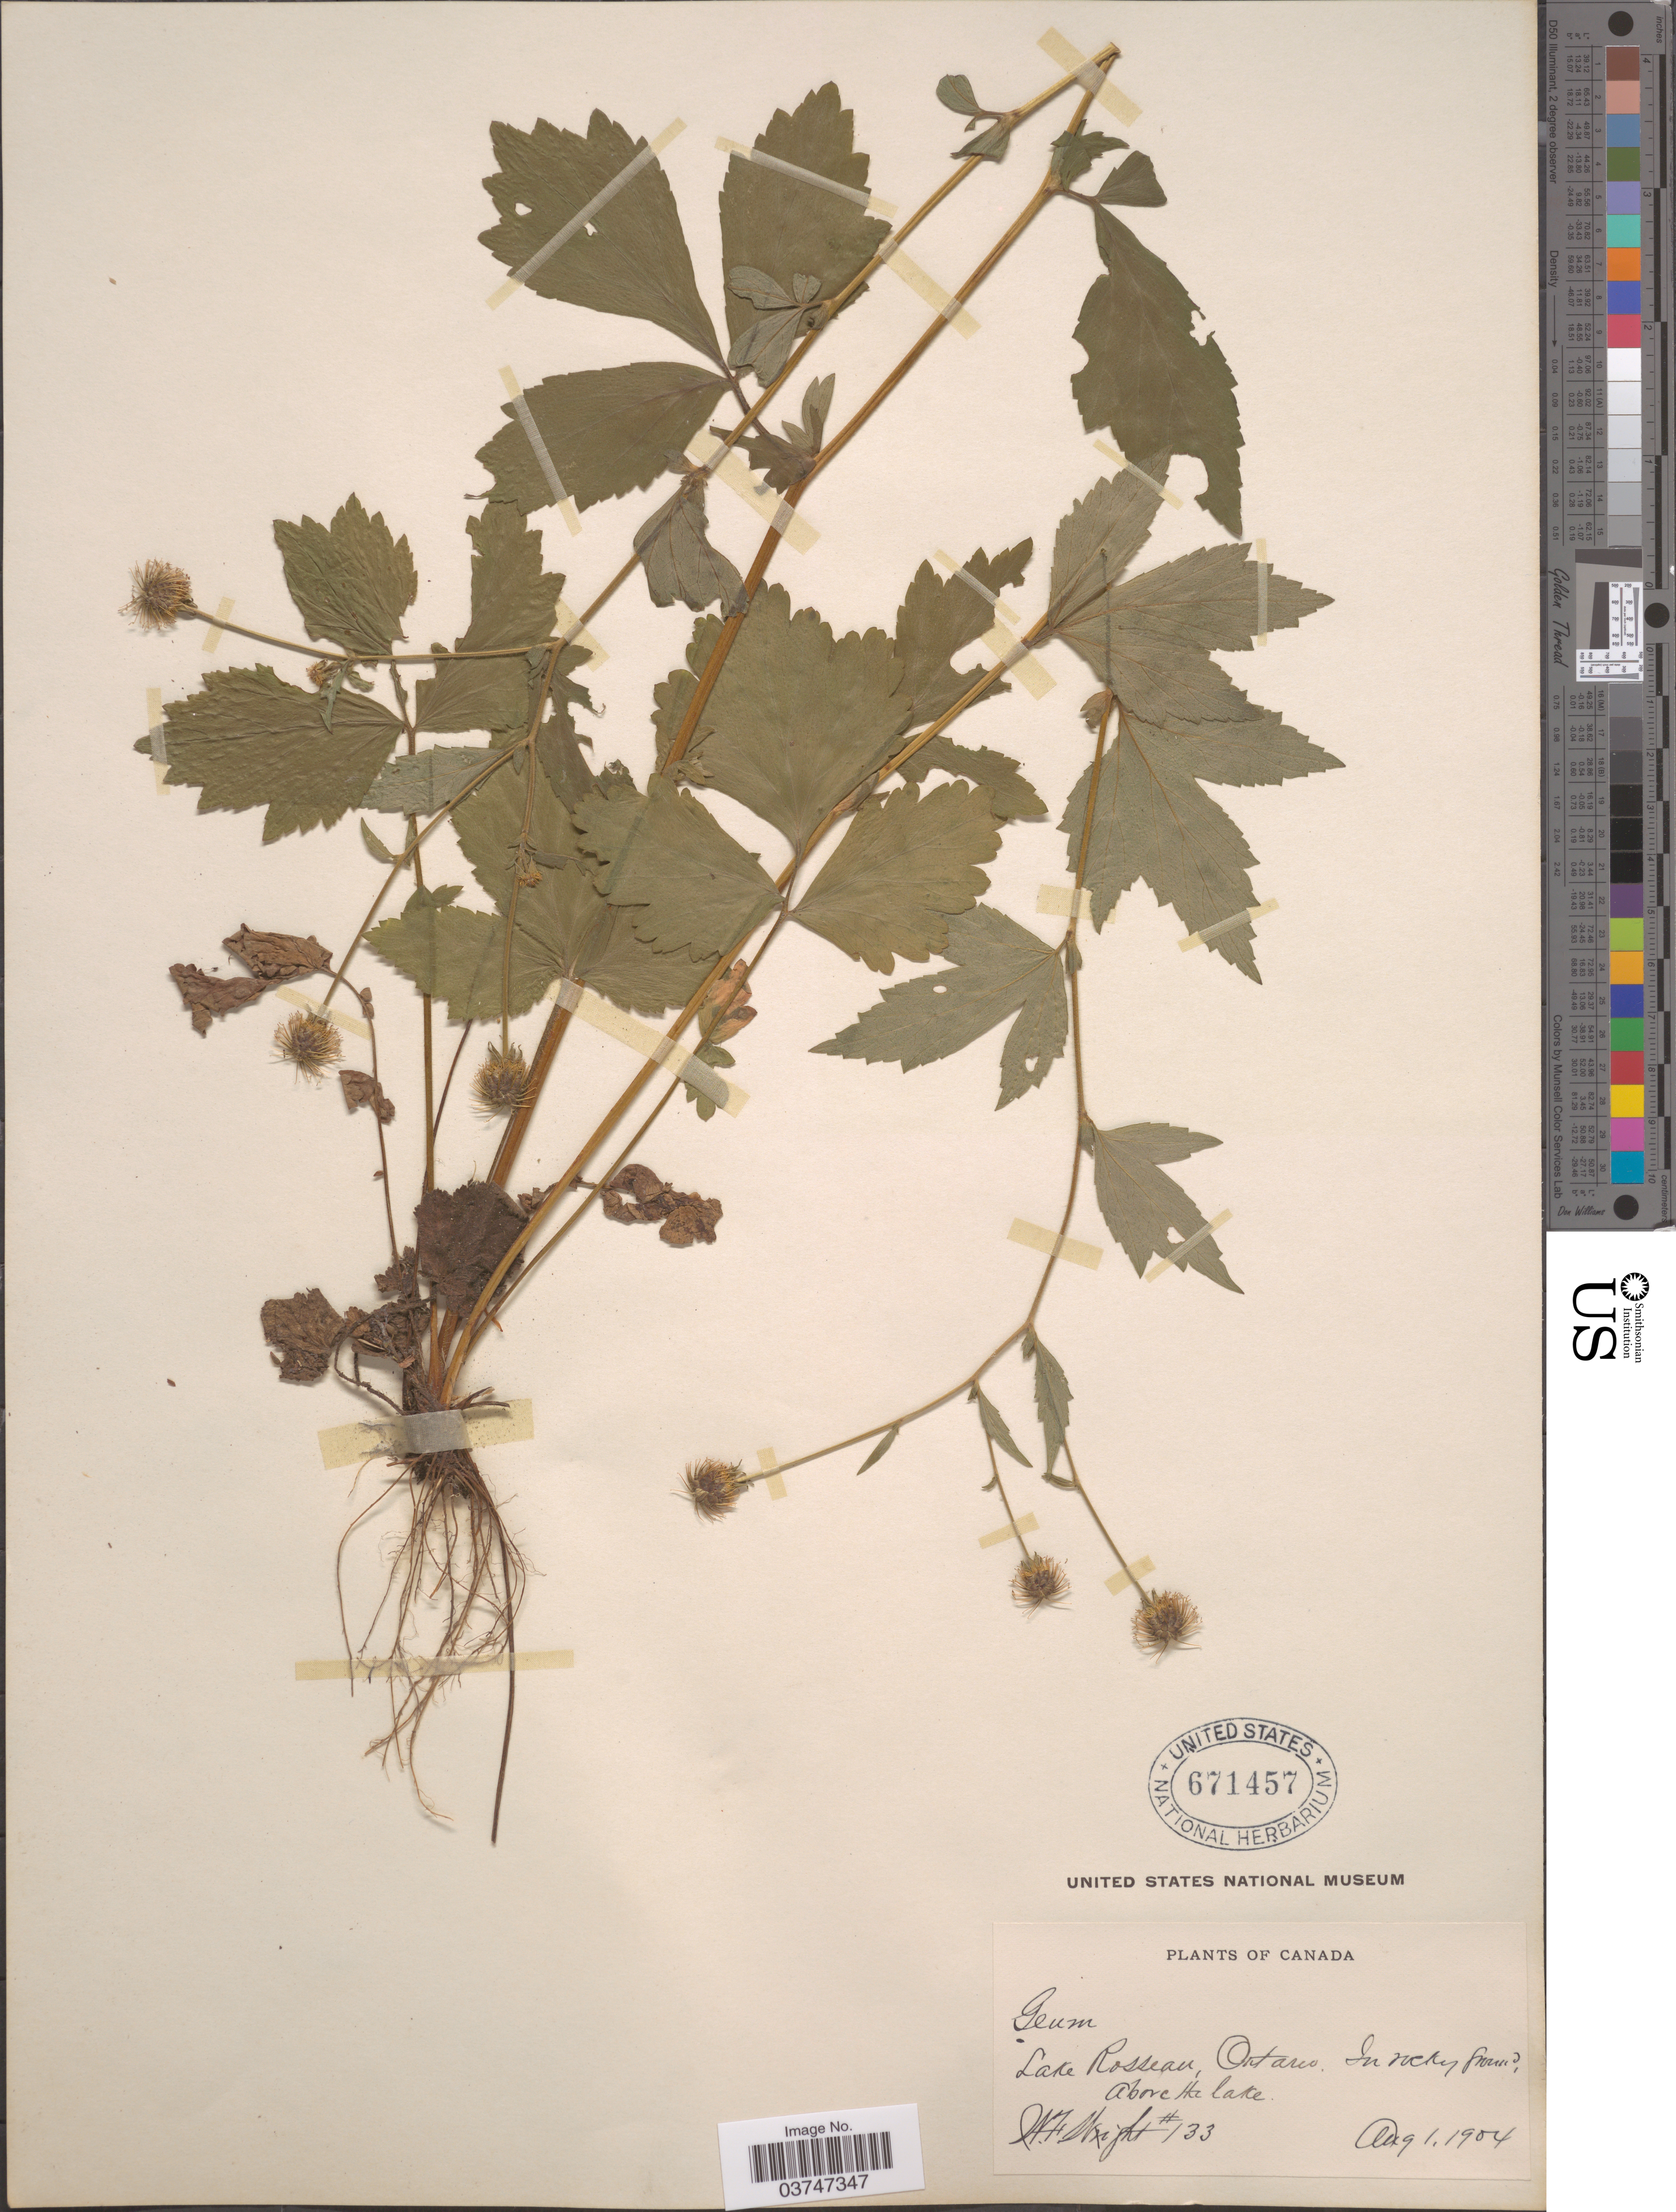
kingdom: Plantae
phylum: Tracheophyta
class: Magnoliopsida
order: Rosales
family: Rosaceae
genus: Geum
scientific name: Geum canadense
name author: Jacq.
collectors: W. F. Wright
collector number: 133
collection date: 1904-08-01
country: Canada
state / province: Ontario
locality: Lake Rosseau. Above Ike lake.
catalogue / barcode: US 671457